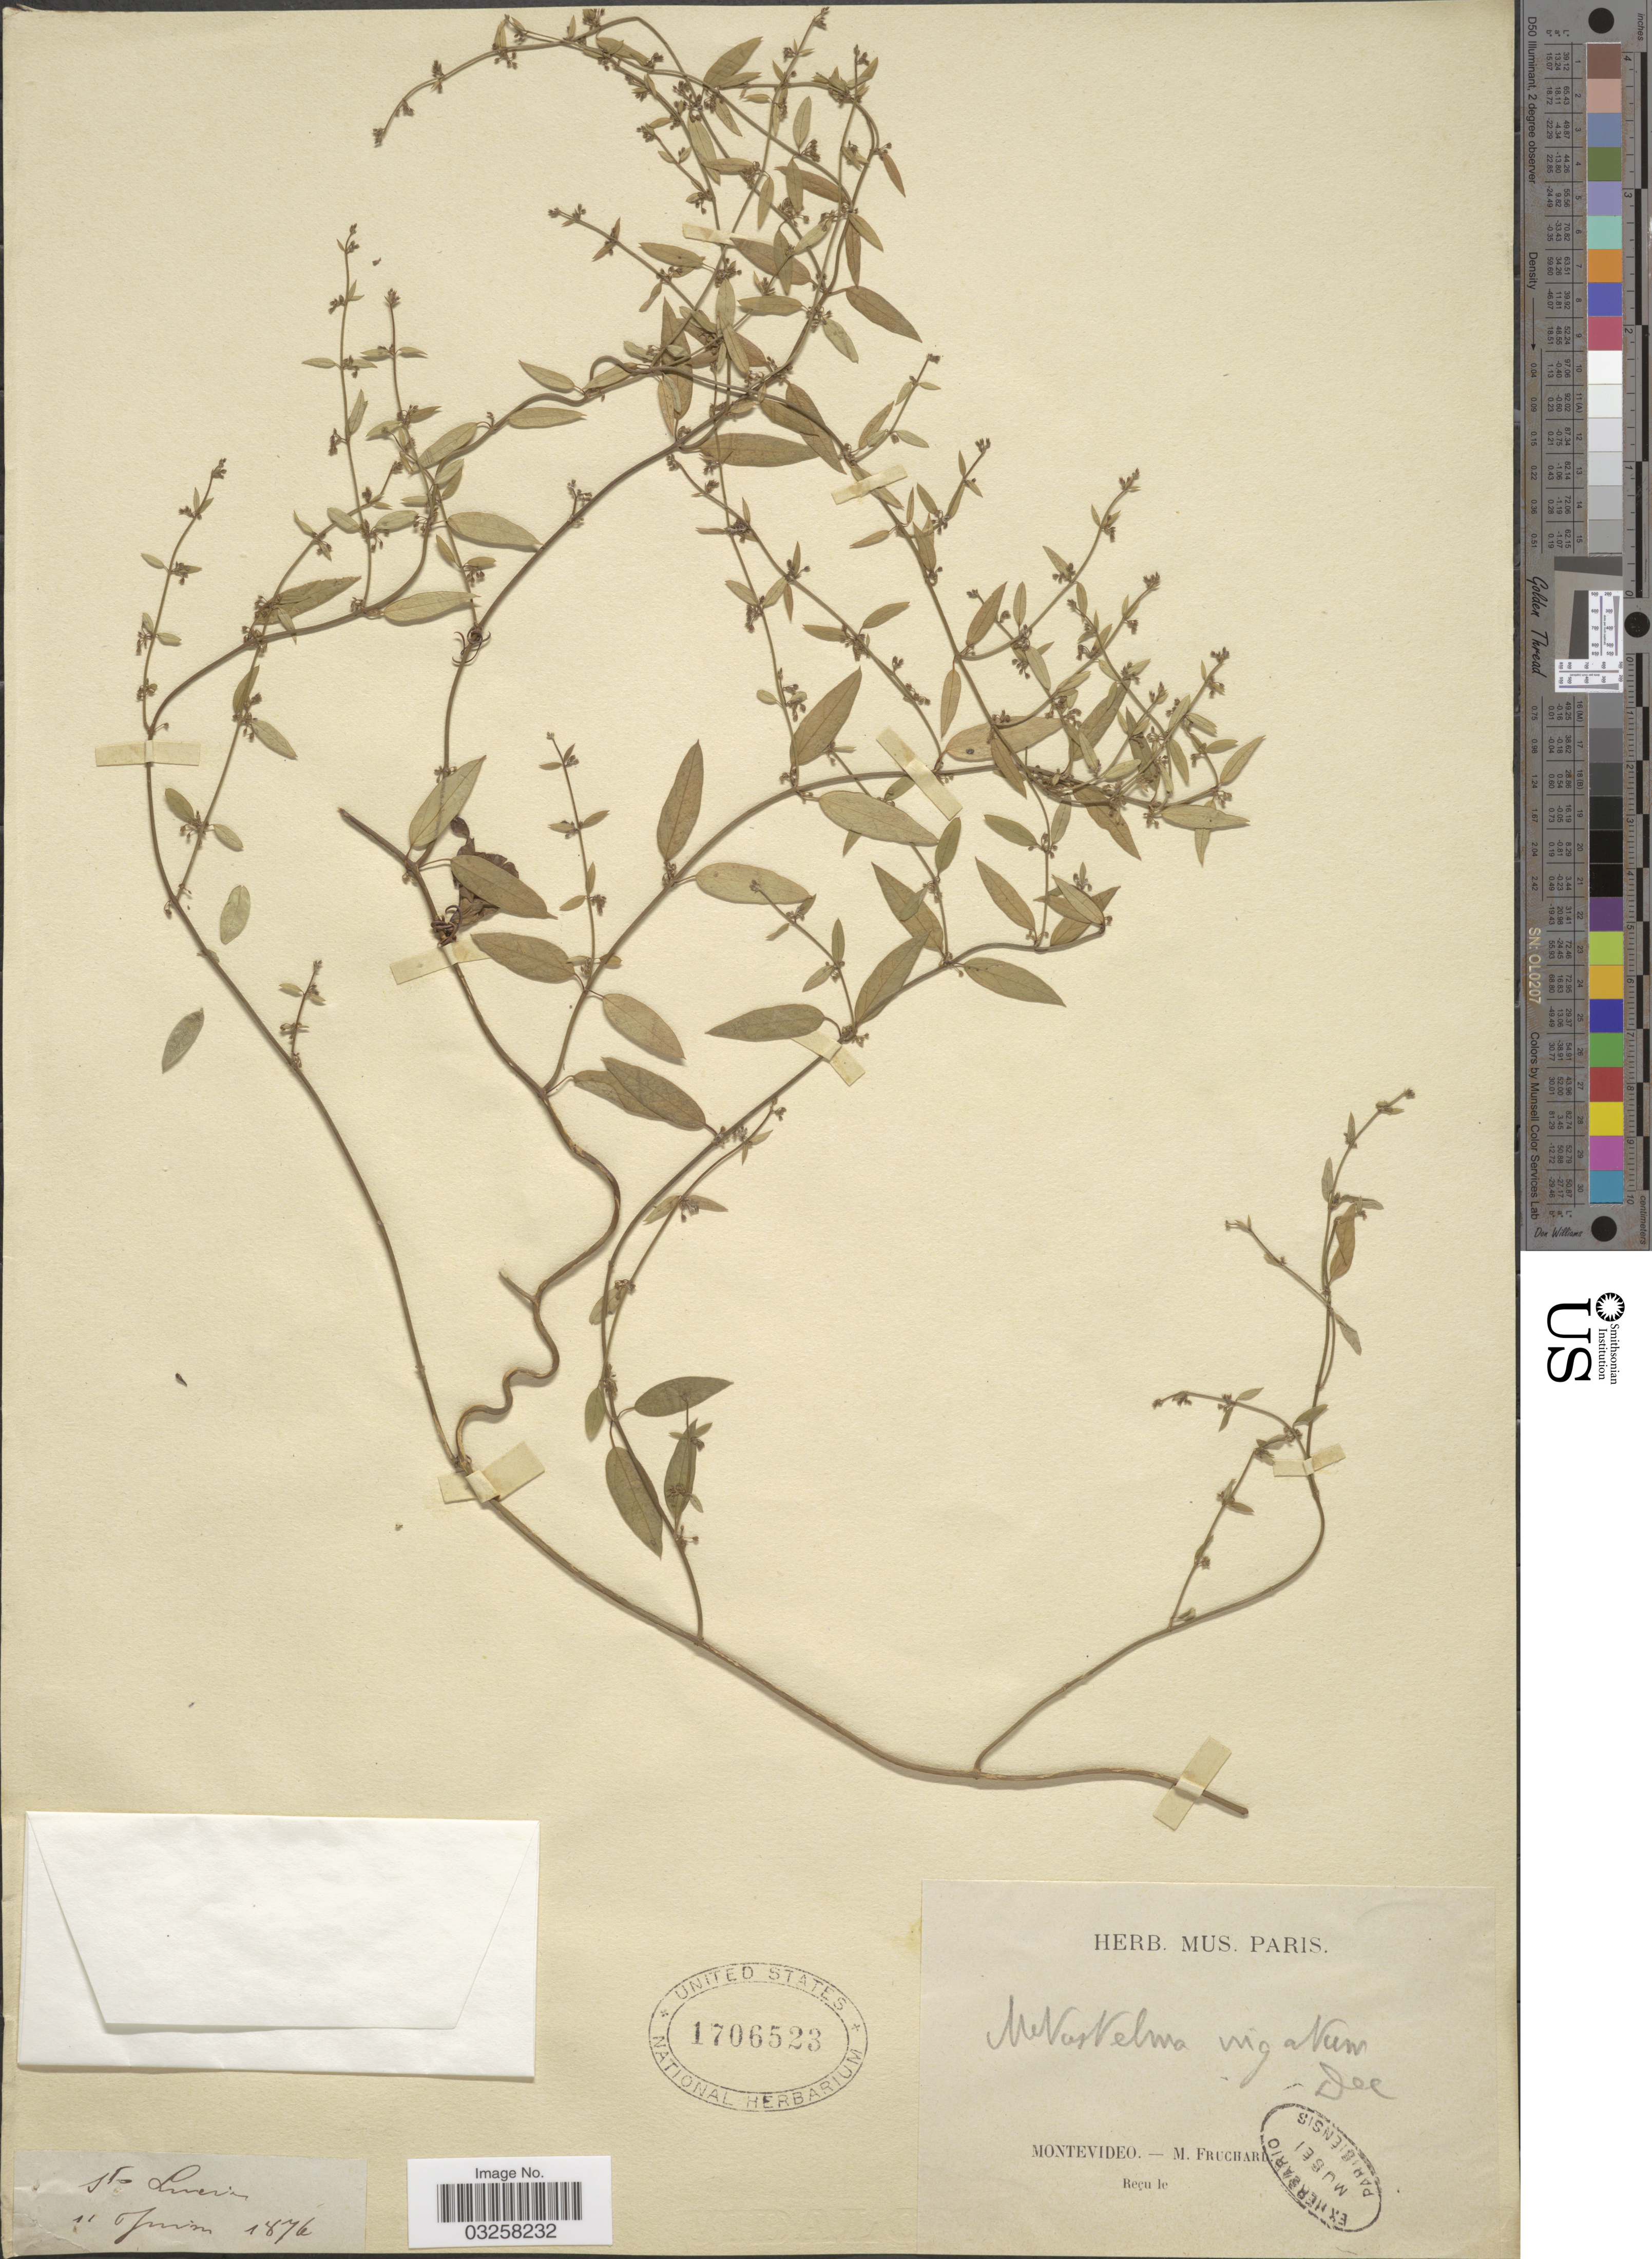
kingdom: Plantae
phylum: Tracheophyta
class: Magnoliopsida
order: Gentianales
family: Apocynaceae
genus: Metastelma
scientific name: Metastelma virgatum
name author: (Poir.) Decne.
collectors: M. Fruchard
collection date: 1876-06-11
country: Uruguay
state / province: Montevideo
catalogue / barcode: US 1706523